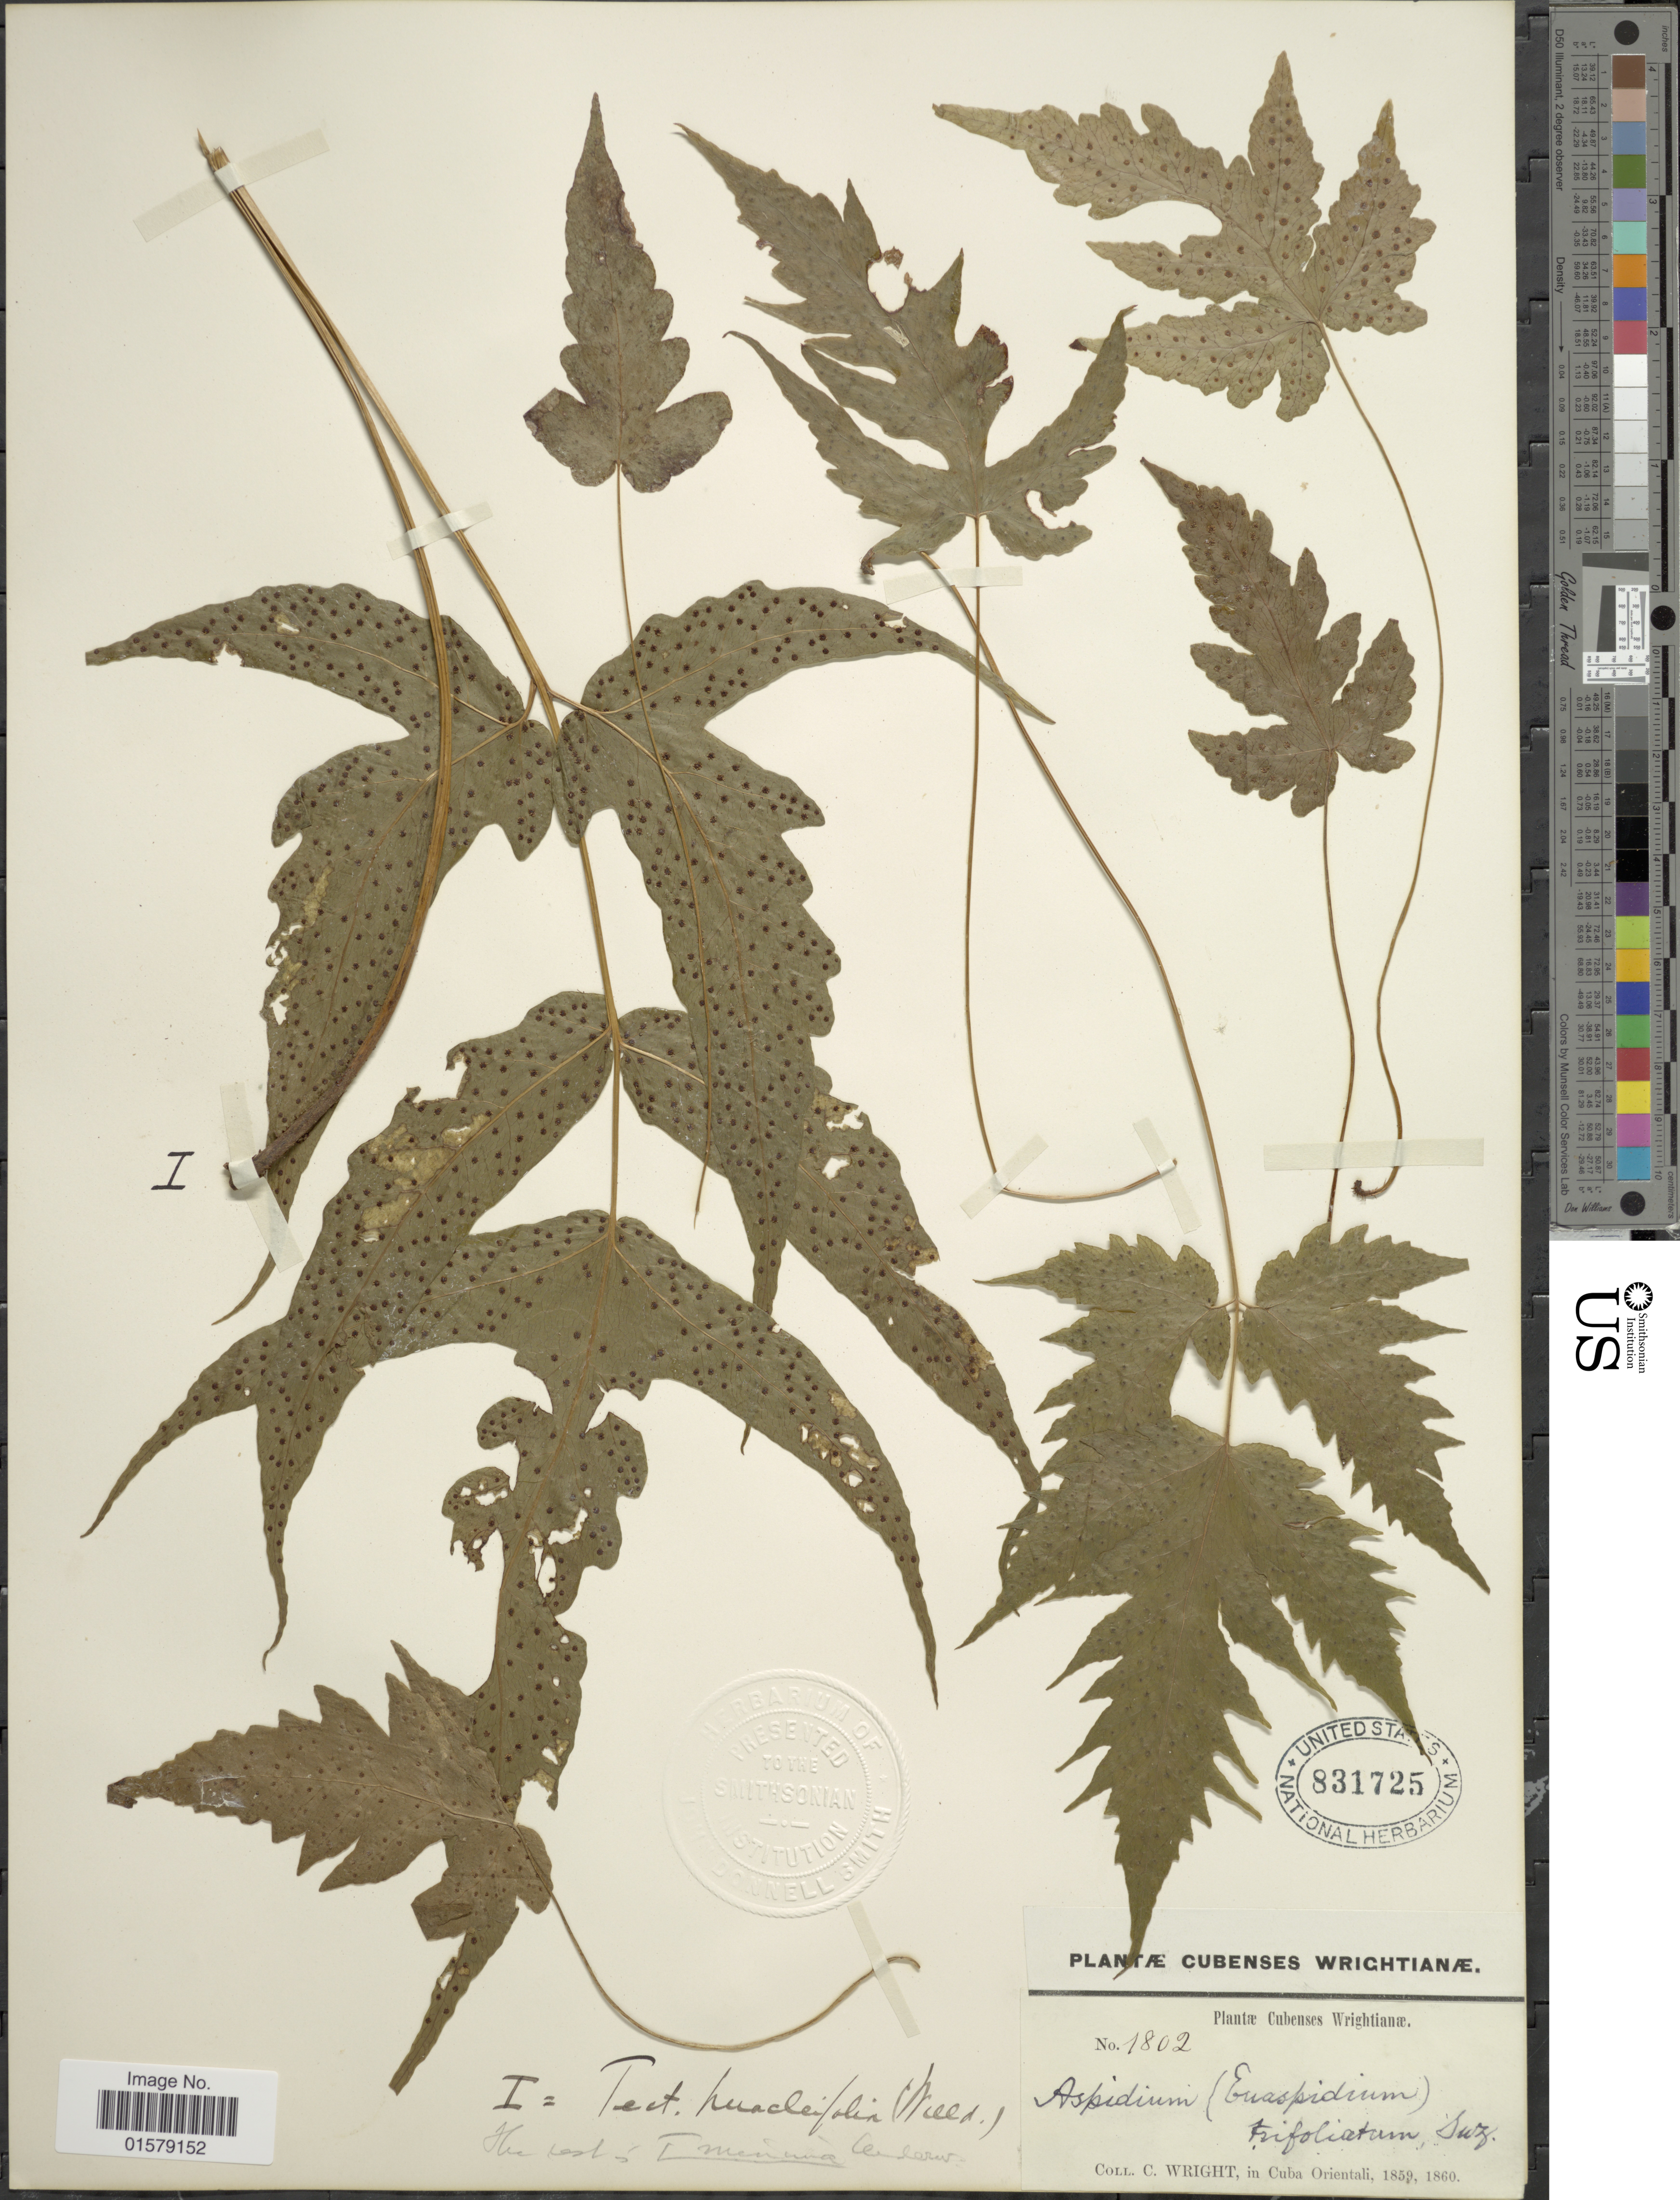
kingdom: Plantae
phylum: Tracheophyta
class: Polypodiopsida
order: Polypodiales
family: Tectariaceae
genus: Tectaria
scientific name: Tectaria fimbriata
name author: (Willd.) Lourteig & Proctor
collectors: C. Wright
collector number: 1802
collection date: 1859/1860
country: Cuba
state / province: Oriente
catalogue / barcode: US 831725